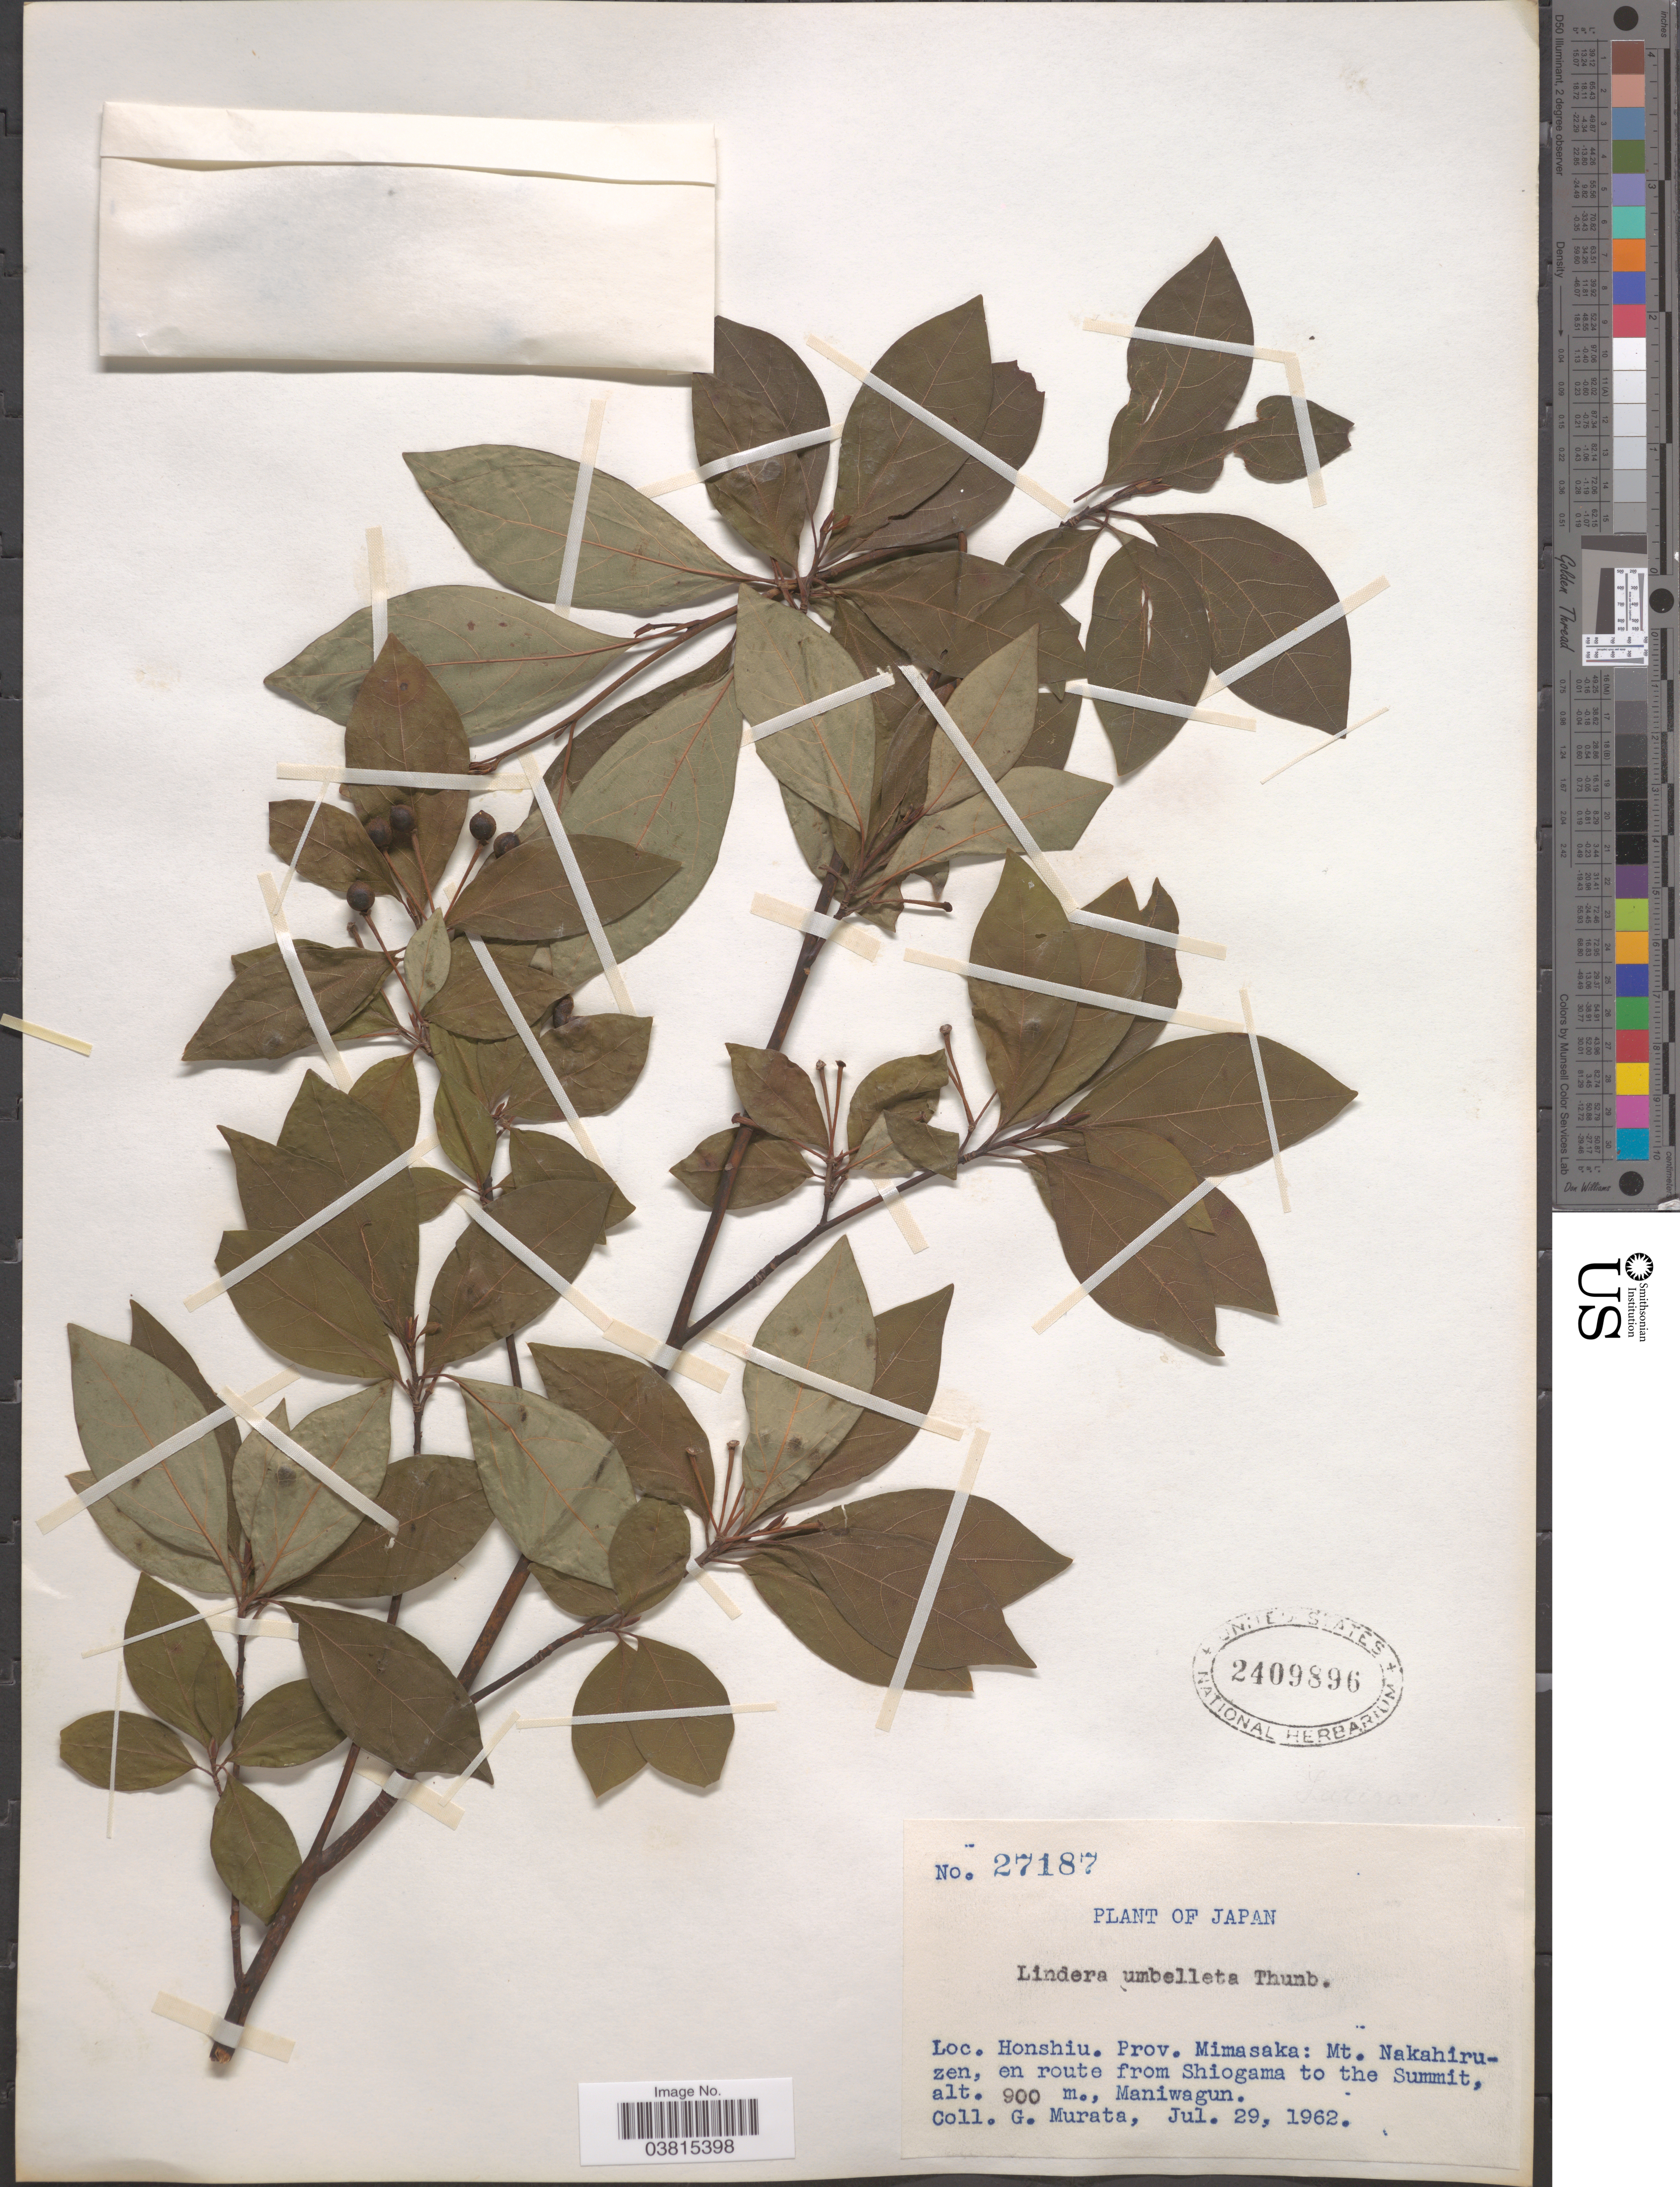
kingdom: Plantae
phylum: Tracheophyta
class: Magnoliopsida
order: Laurales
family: Lauraceae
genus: Lindera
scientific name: Lindera umbellata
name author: Thunb.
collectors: G. Murata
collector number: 27187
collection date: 1962-07-29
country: Japan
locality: Honshiu. Prov. Mimasaka: Mt. Nakahiru-zen, en route from Shiogama to the Summit, Maniwagun.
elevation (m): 900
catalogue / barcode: US 2409896